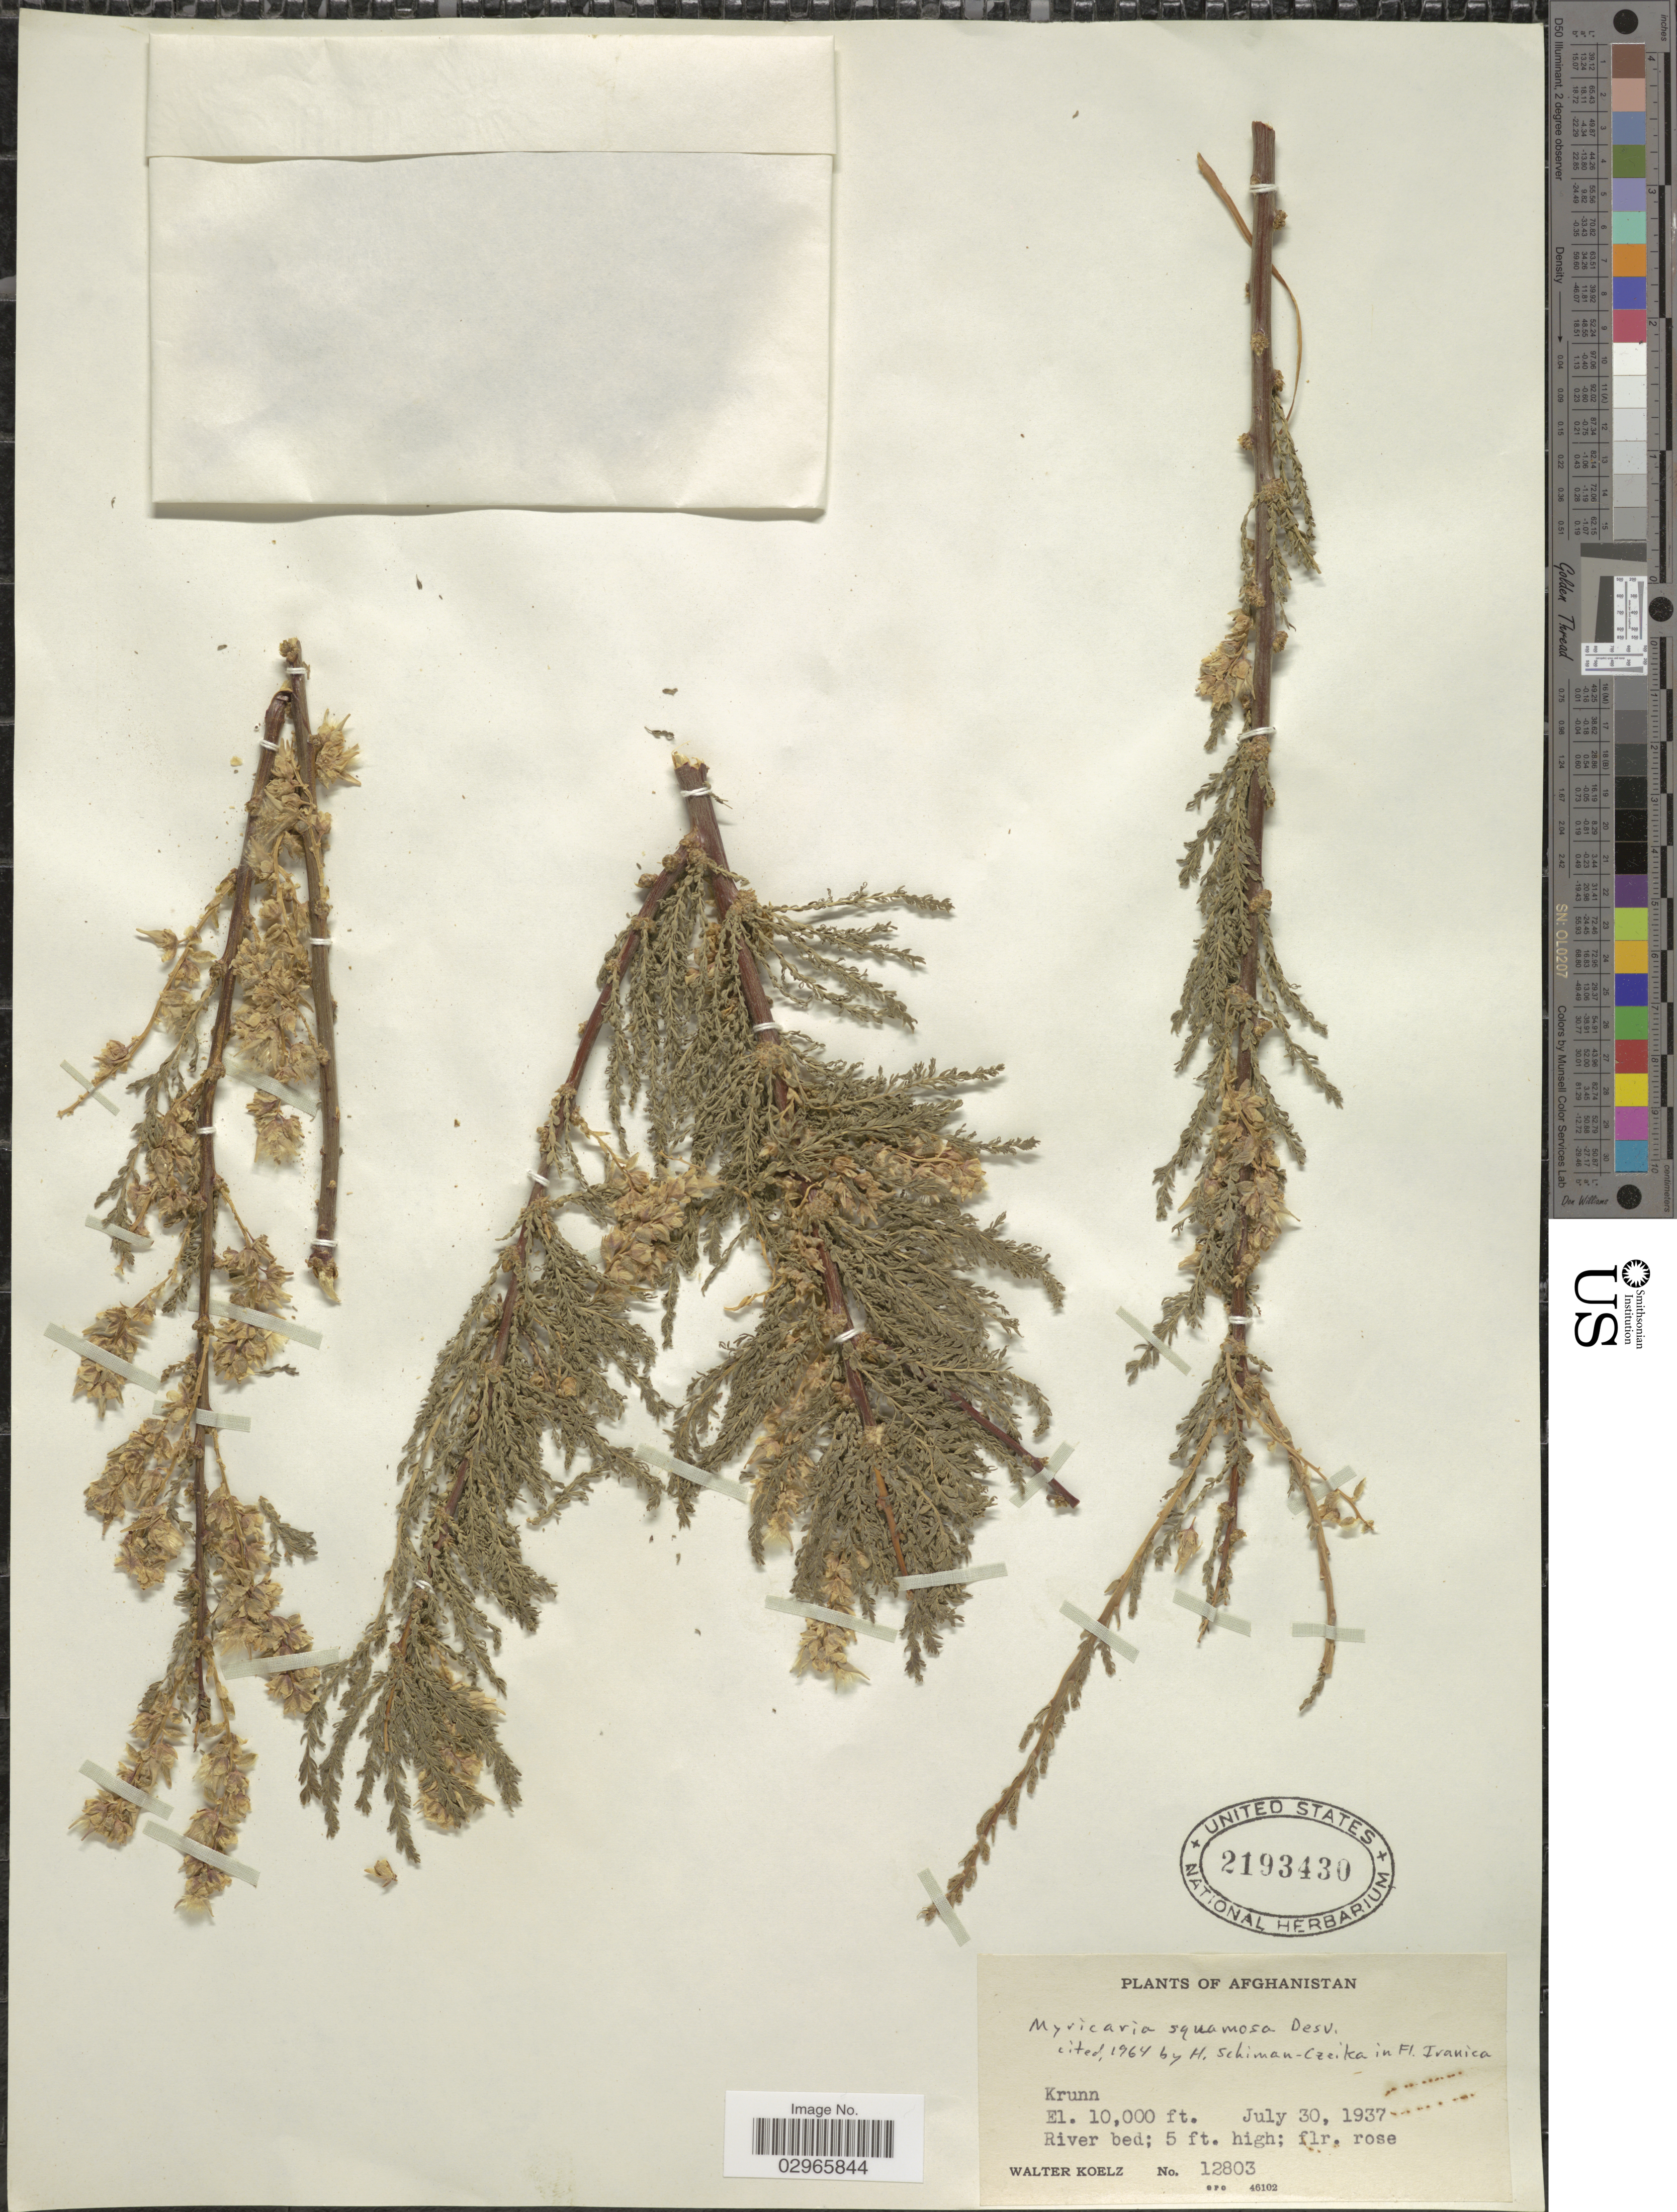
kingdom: Plantae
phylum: Tracheophyta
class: Magnoliopsida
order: Caryophyllales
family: Tamaricaceae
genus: Myricaria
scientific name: Myricaria squamosa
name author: Desv.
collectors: W. N. Koelz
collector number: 12803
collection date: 1937-07-30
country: Afghanistan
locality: Krunn.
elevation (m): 3048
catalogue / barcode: US 2193430